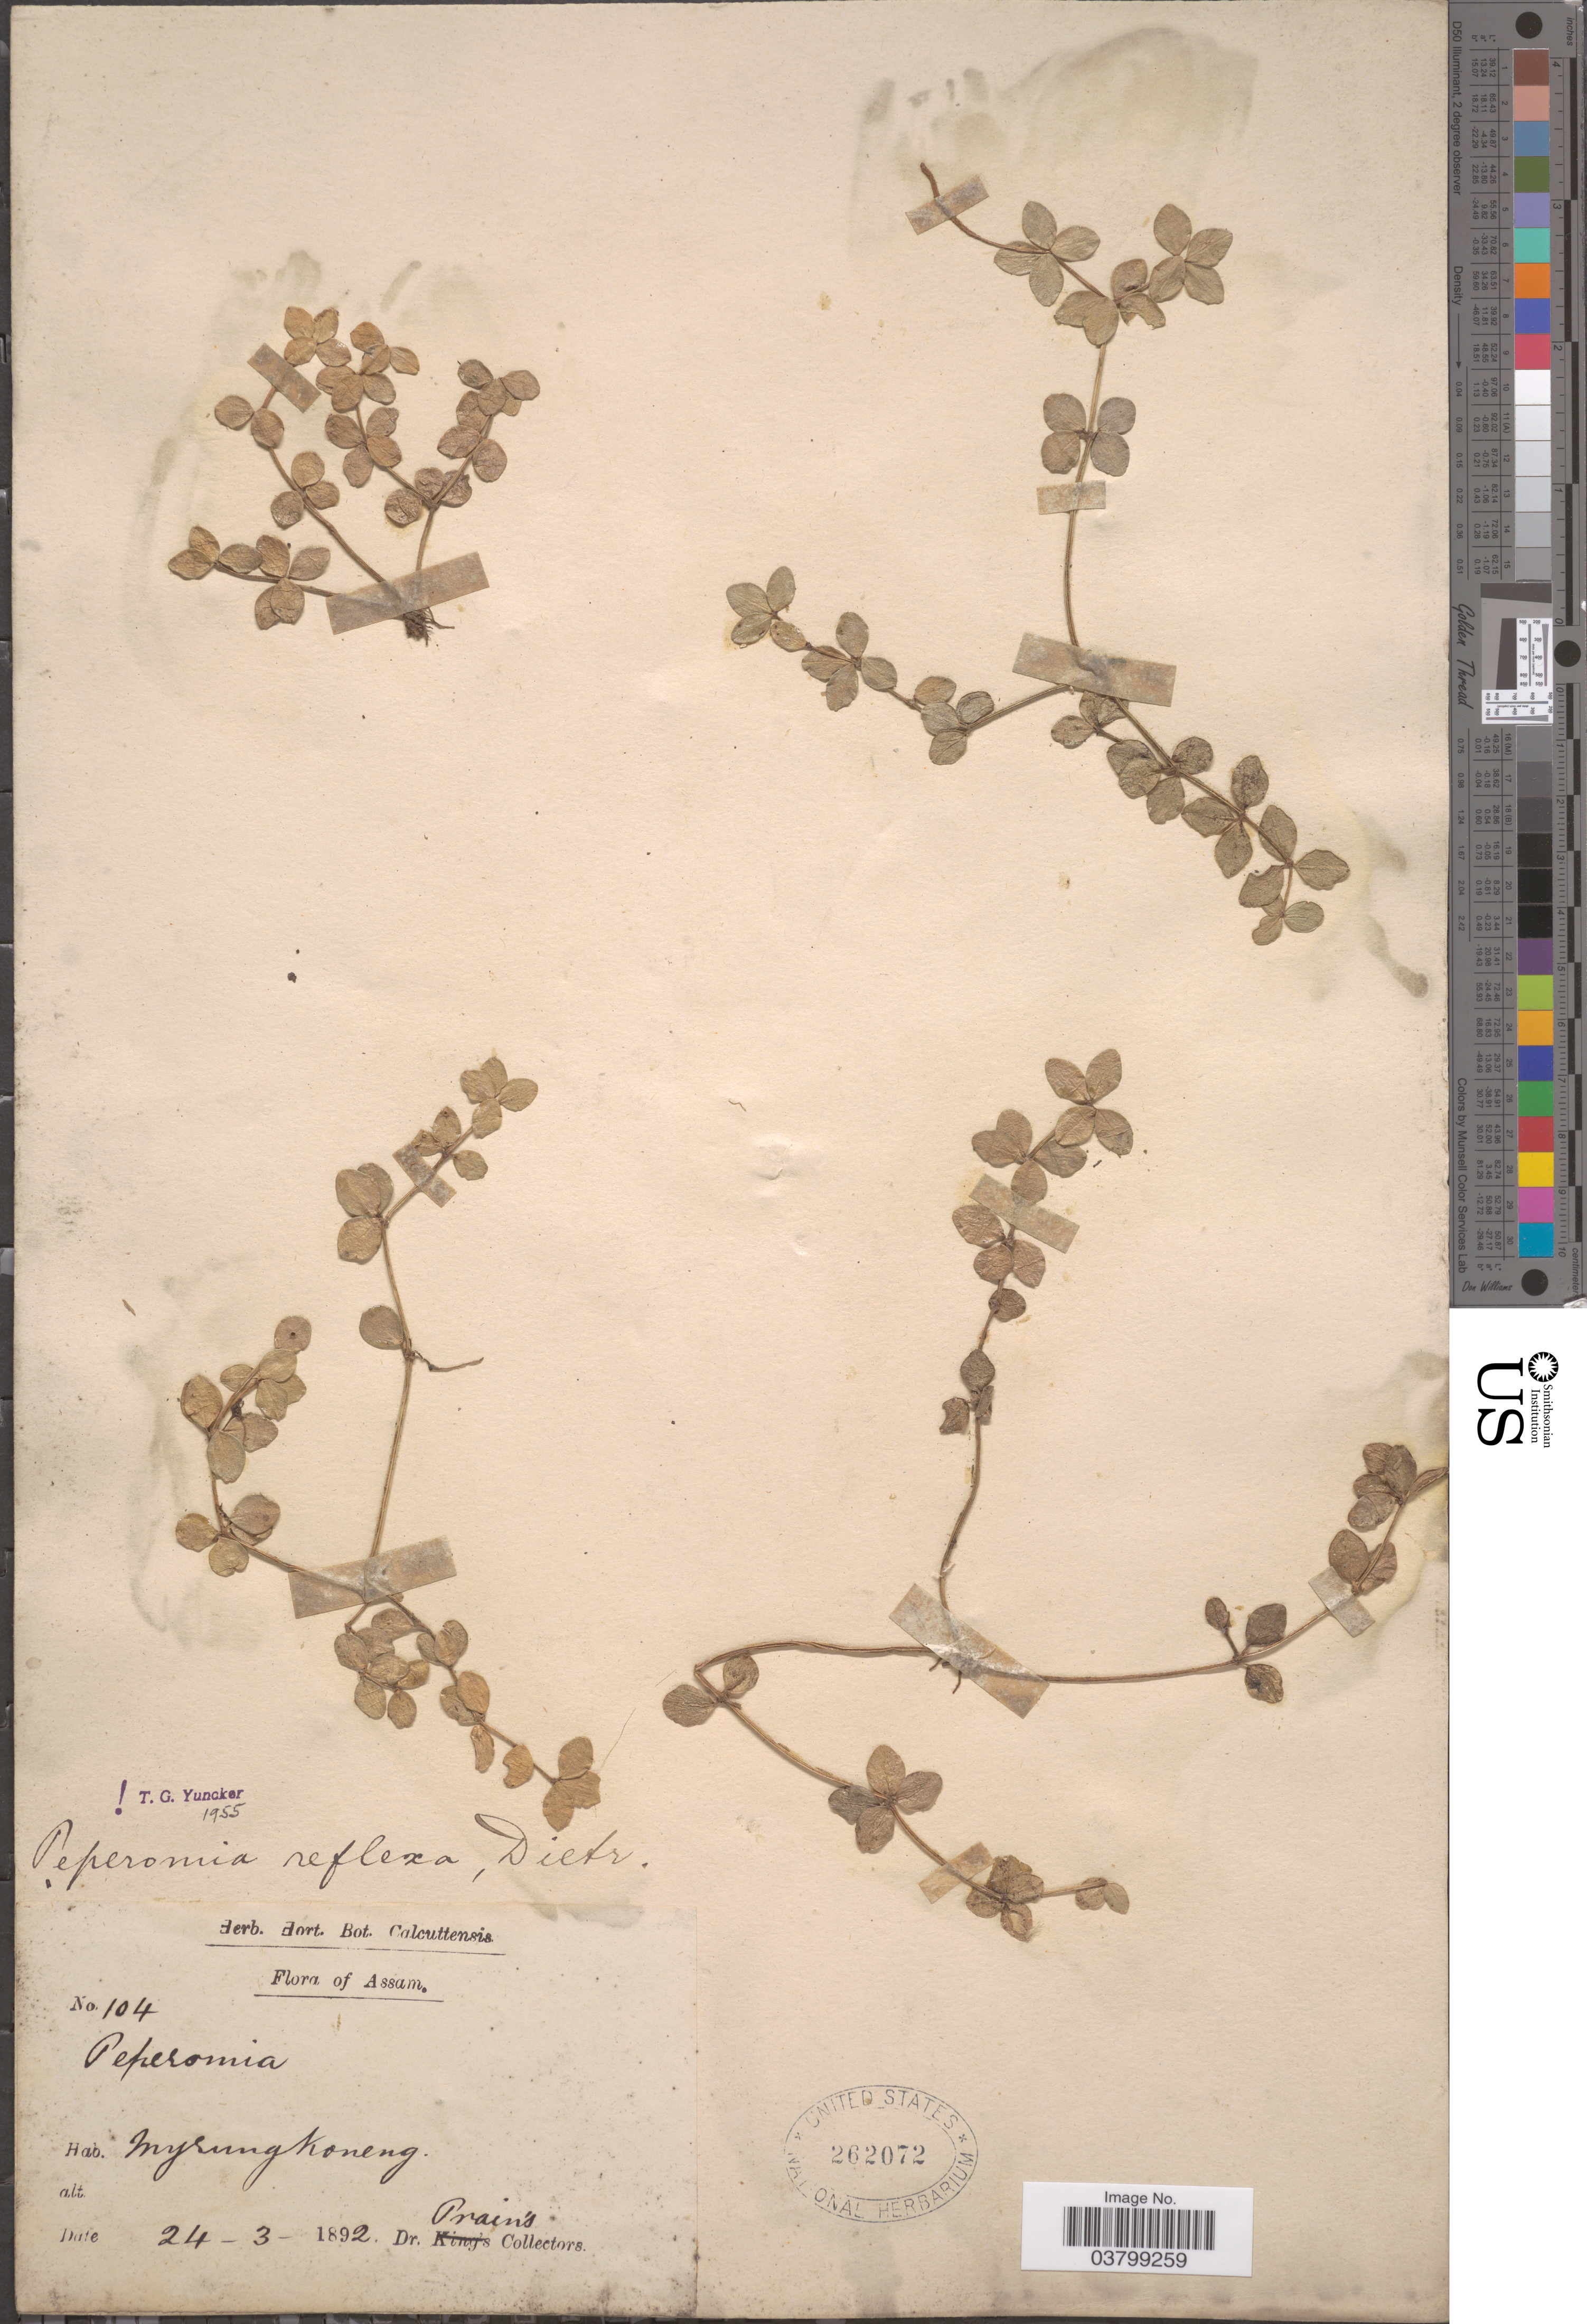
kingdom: Plantae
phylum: Tracheophyta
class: Magnoliopsida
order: Piperales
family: Piperaceae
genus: Peperomia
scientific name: Peperomia reflexa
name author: (L. f.) A. Dietr.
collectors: Dr. Prain's collector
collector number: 104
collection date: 1892-03-24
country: India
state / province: Assam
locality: Mysung Koneng.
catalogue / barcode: US 262072